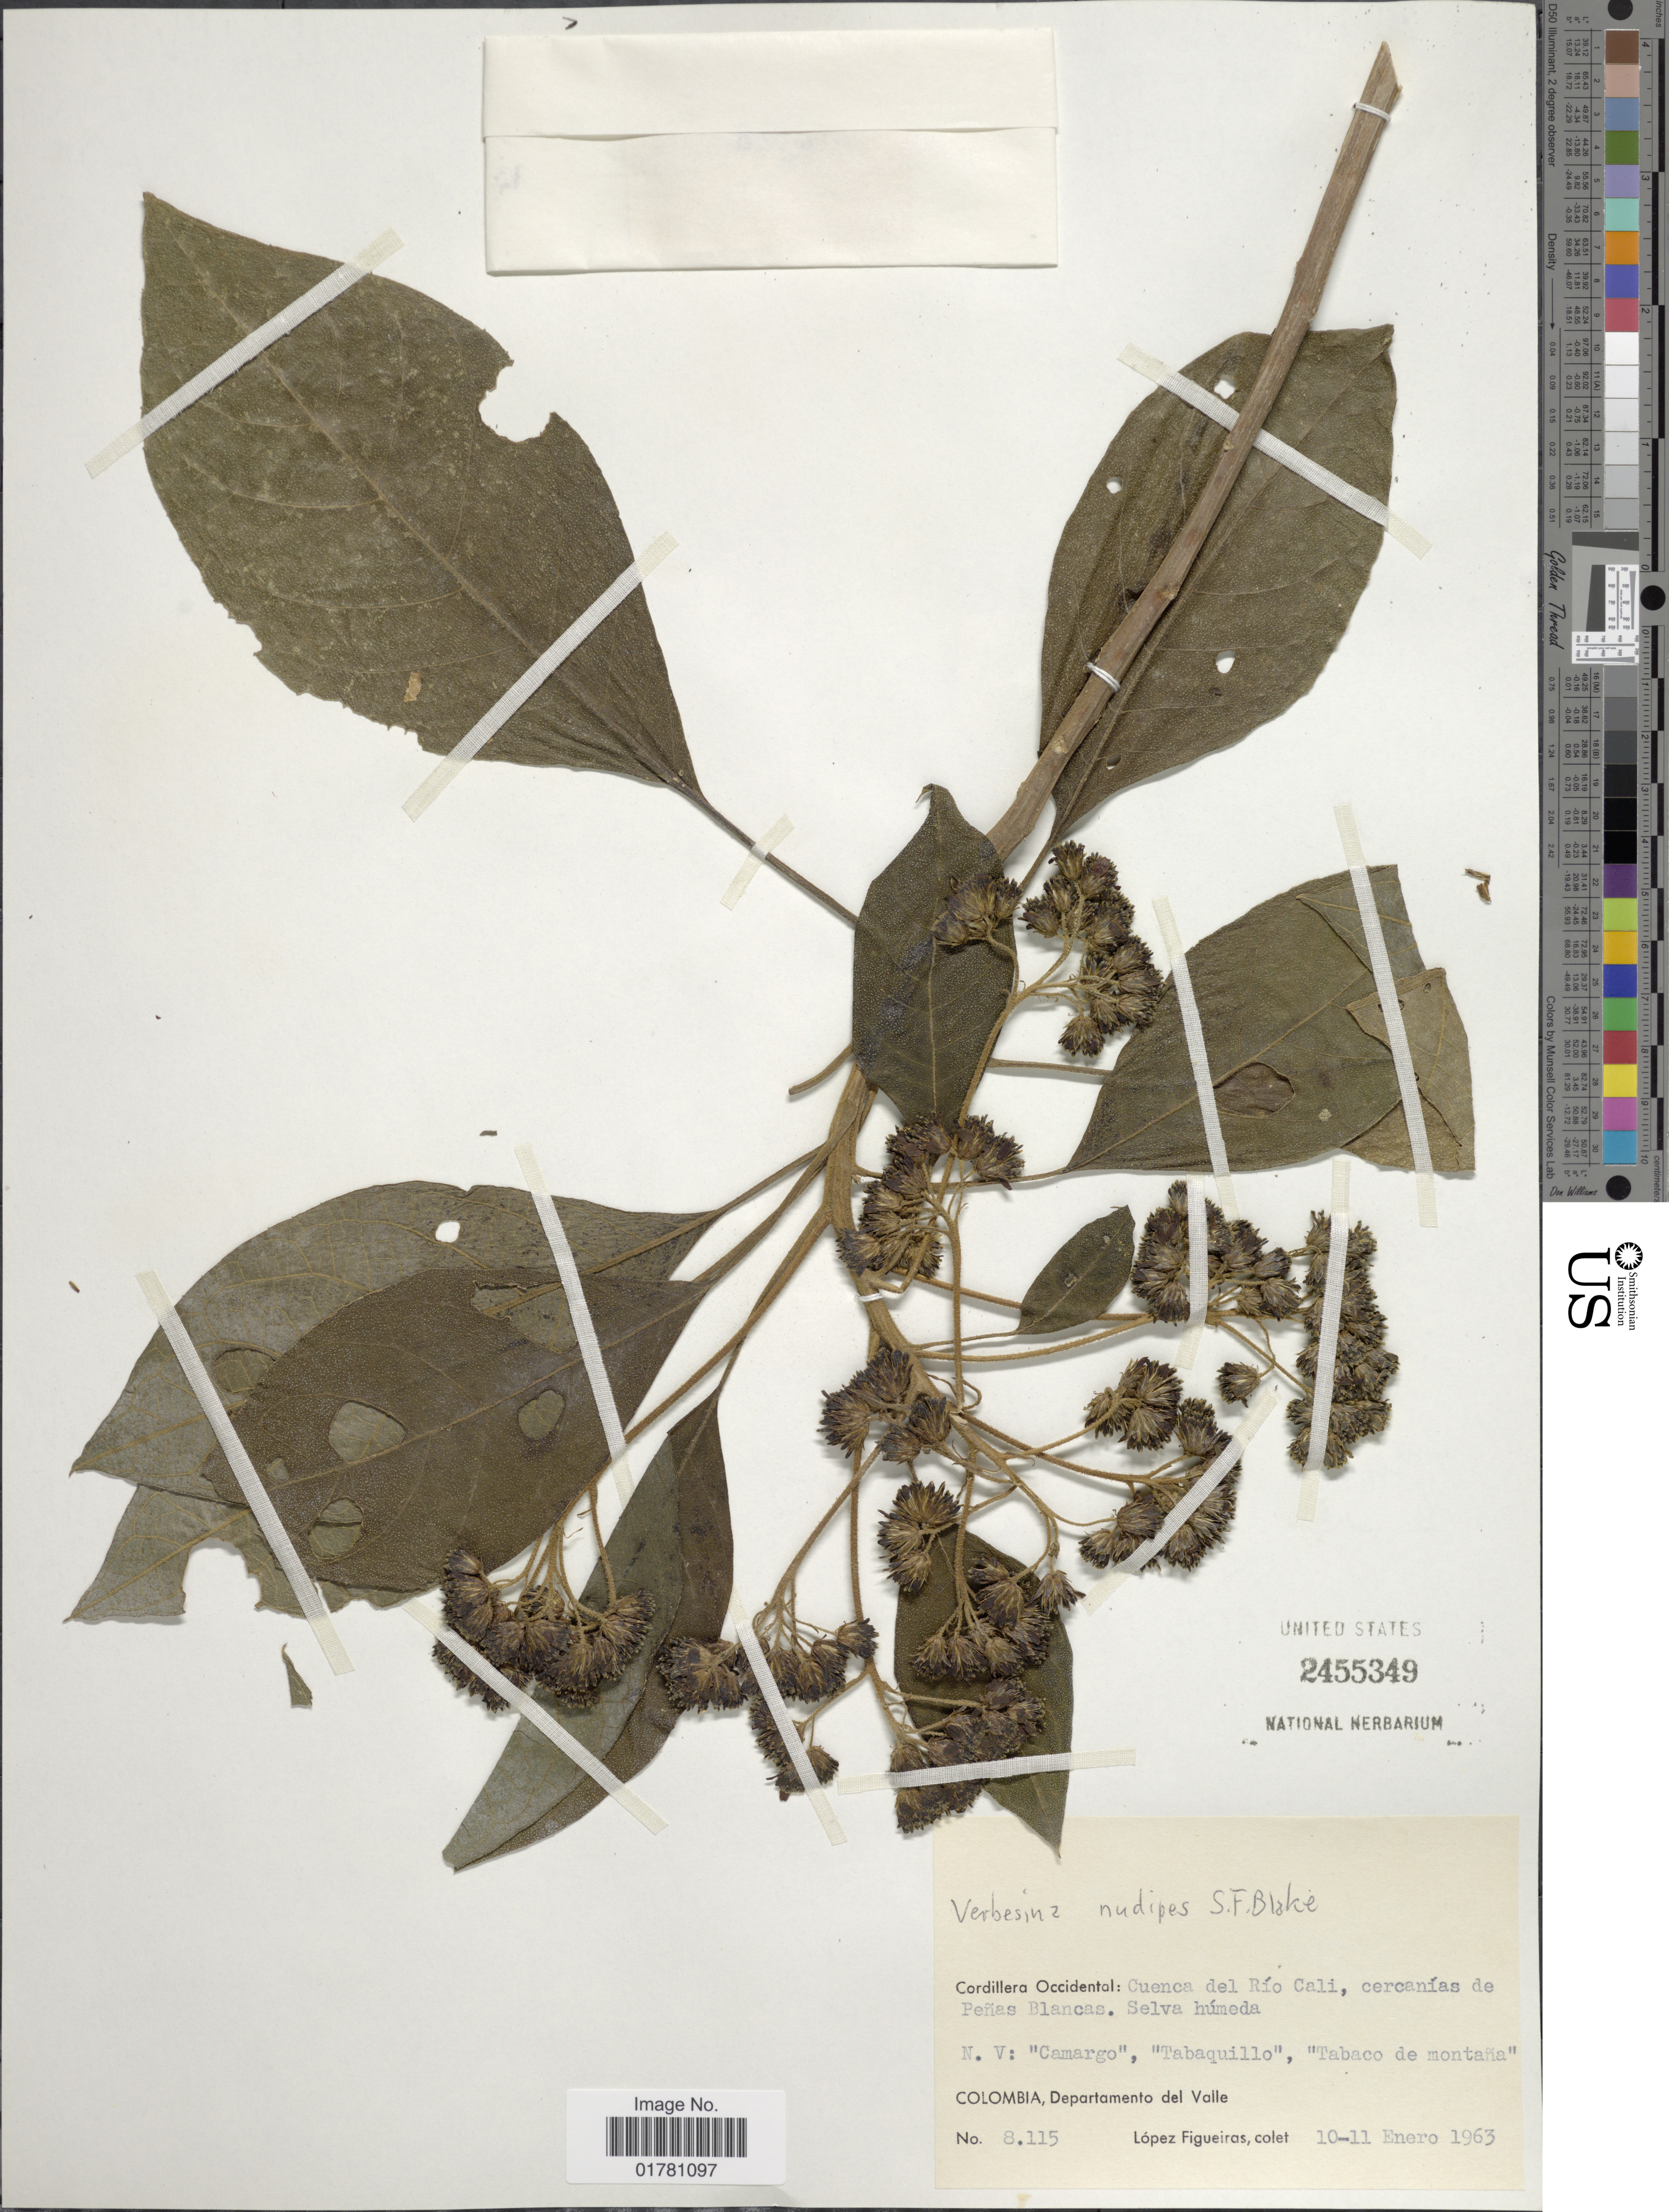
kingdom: Plantae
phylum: Tracheophyta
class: Magnoliopsida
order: Asterales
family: Asteraceae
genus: Verbesina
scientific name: Verbesina nudipes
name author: S.F. Blake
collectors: M. López Figueiras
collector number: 8115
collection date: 1963-01-10/1963-01-11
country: Colombia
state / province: Valle del Cauca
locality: Cordillera Occidental: Cuenca del Río Cali, cercanías de Peñas Blancas. Selva húmeda, Departamento del Valle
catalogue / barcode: US 2455349